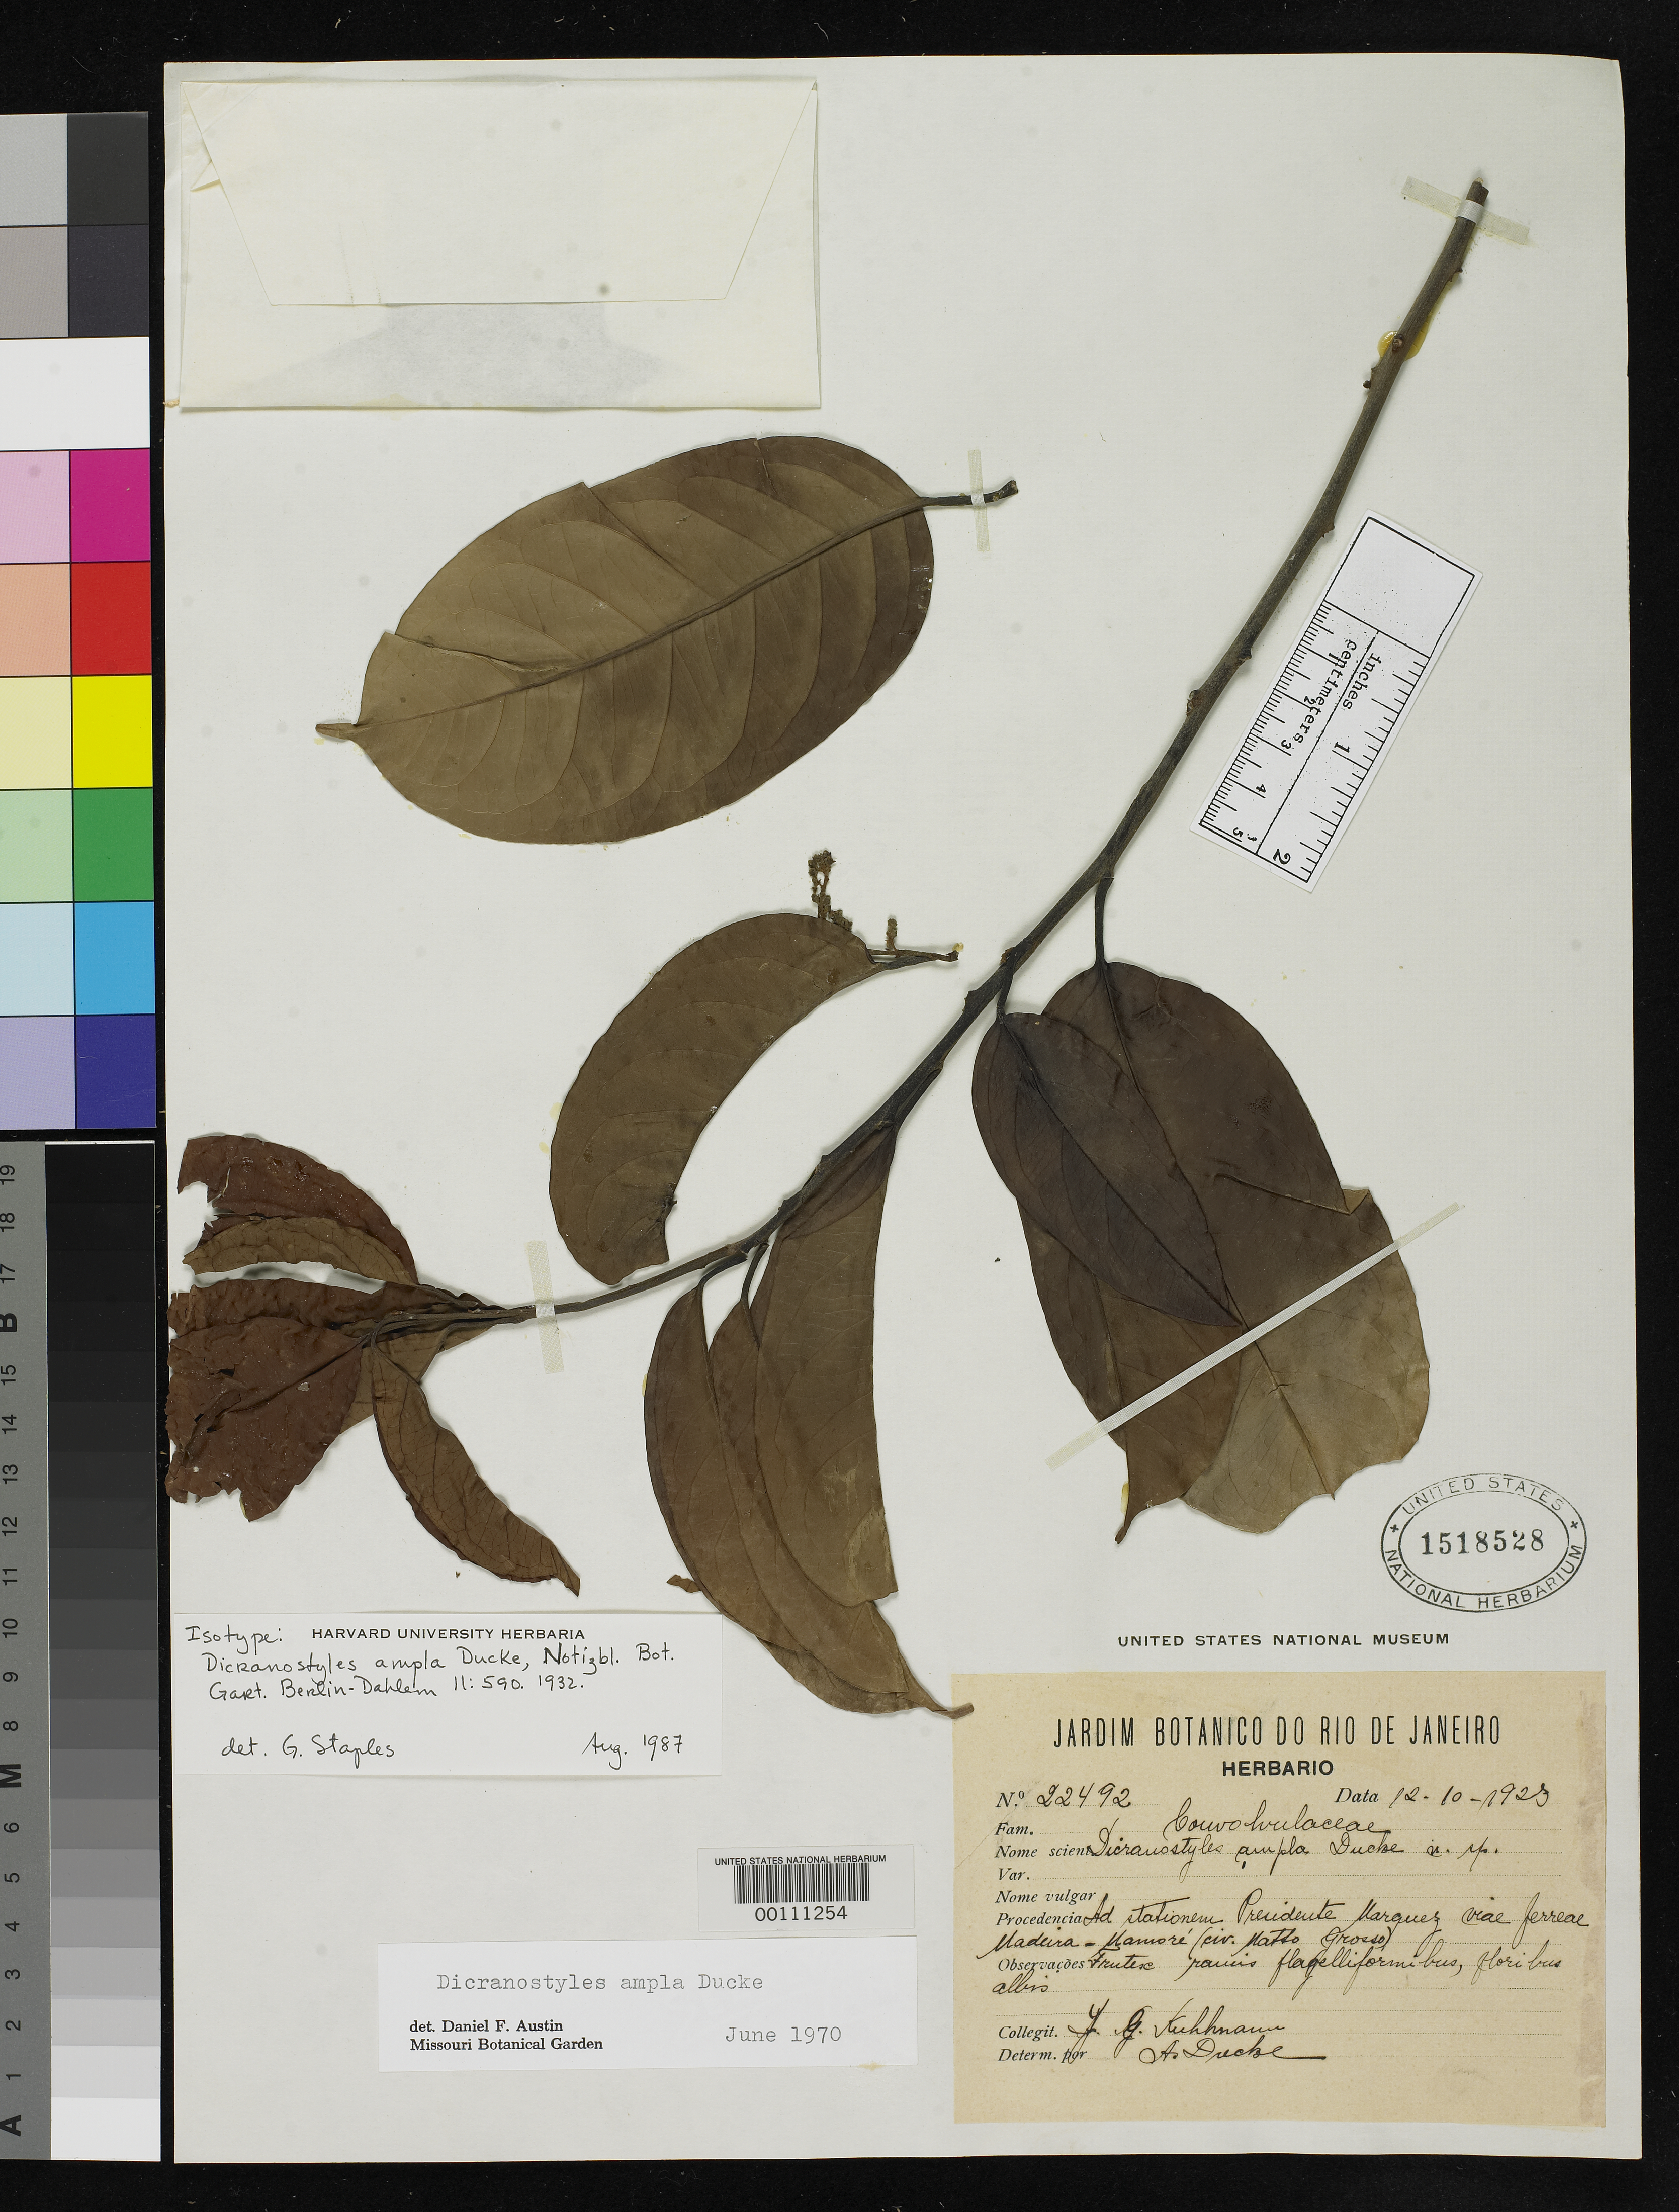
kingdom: Plantae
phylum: Tracheophyta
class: Magnoliopsida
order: Solanales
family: Convolvulaceae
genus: Dicranostyles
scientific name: Dicranostyles ampla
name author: Ducke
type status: Isotype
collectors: J. G. Kuhlmann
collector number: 22492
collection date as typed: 12 Oct 1923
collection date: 1923-10-12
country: Brazil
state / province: Mato Grosso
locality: Madeira-Manore.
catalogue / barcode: US 1518528